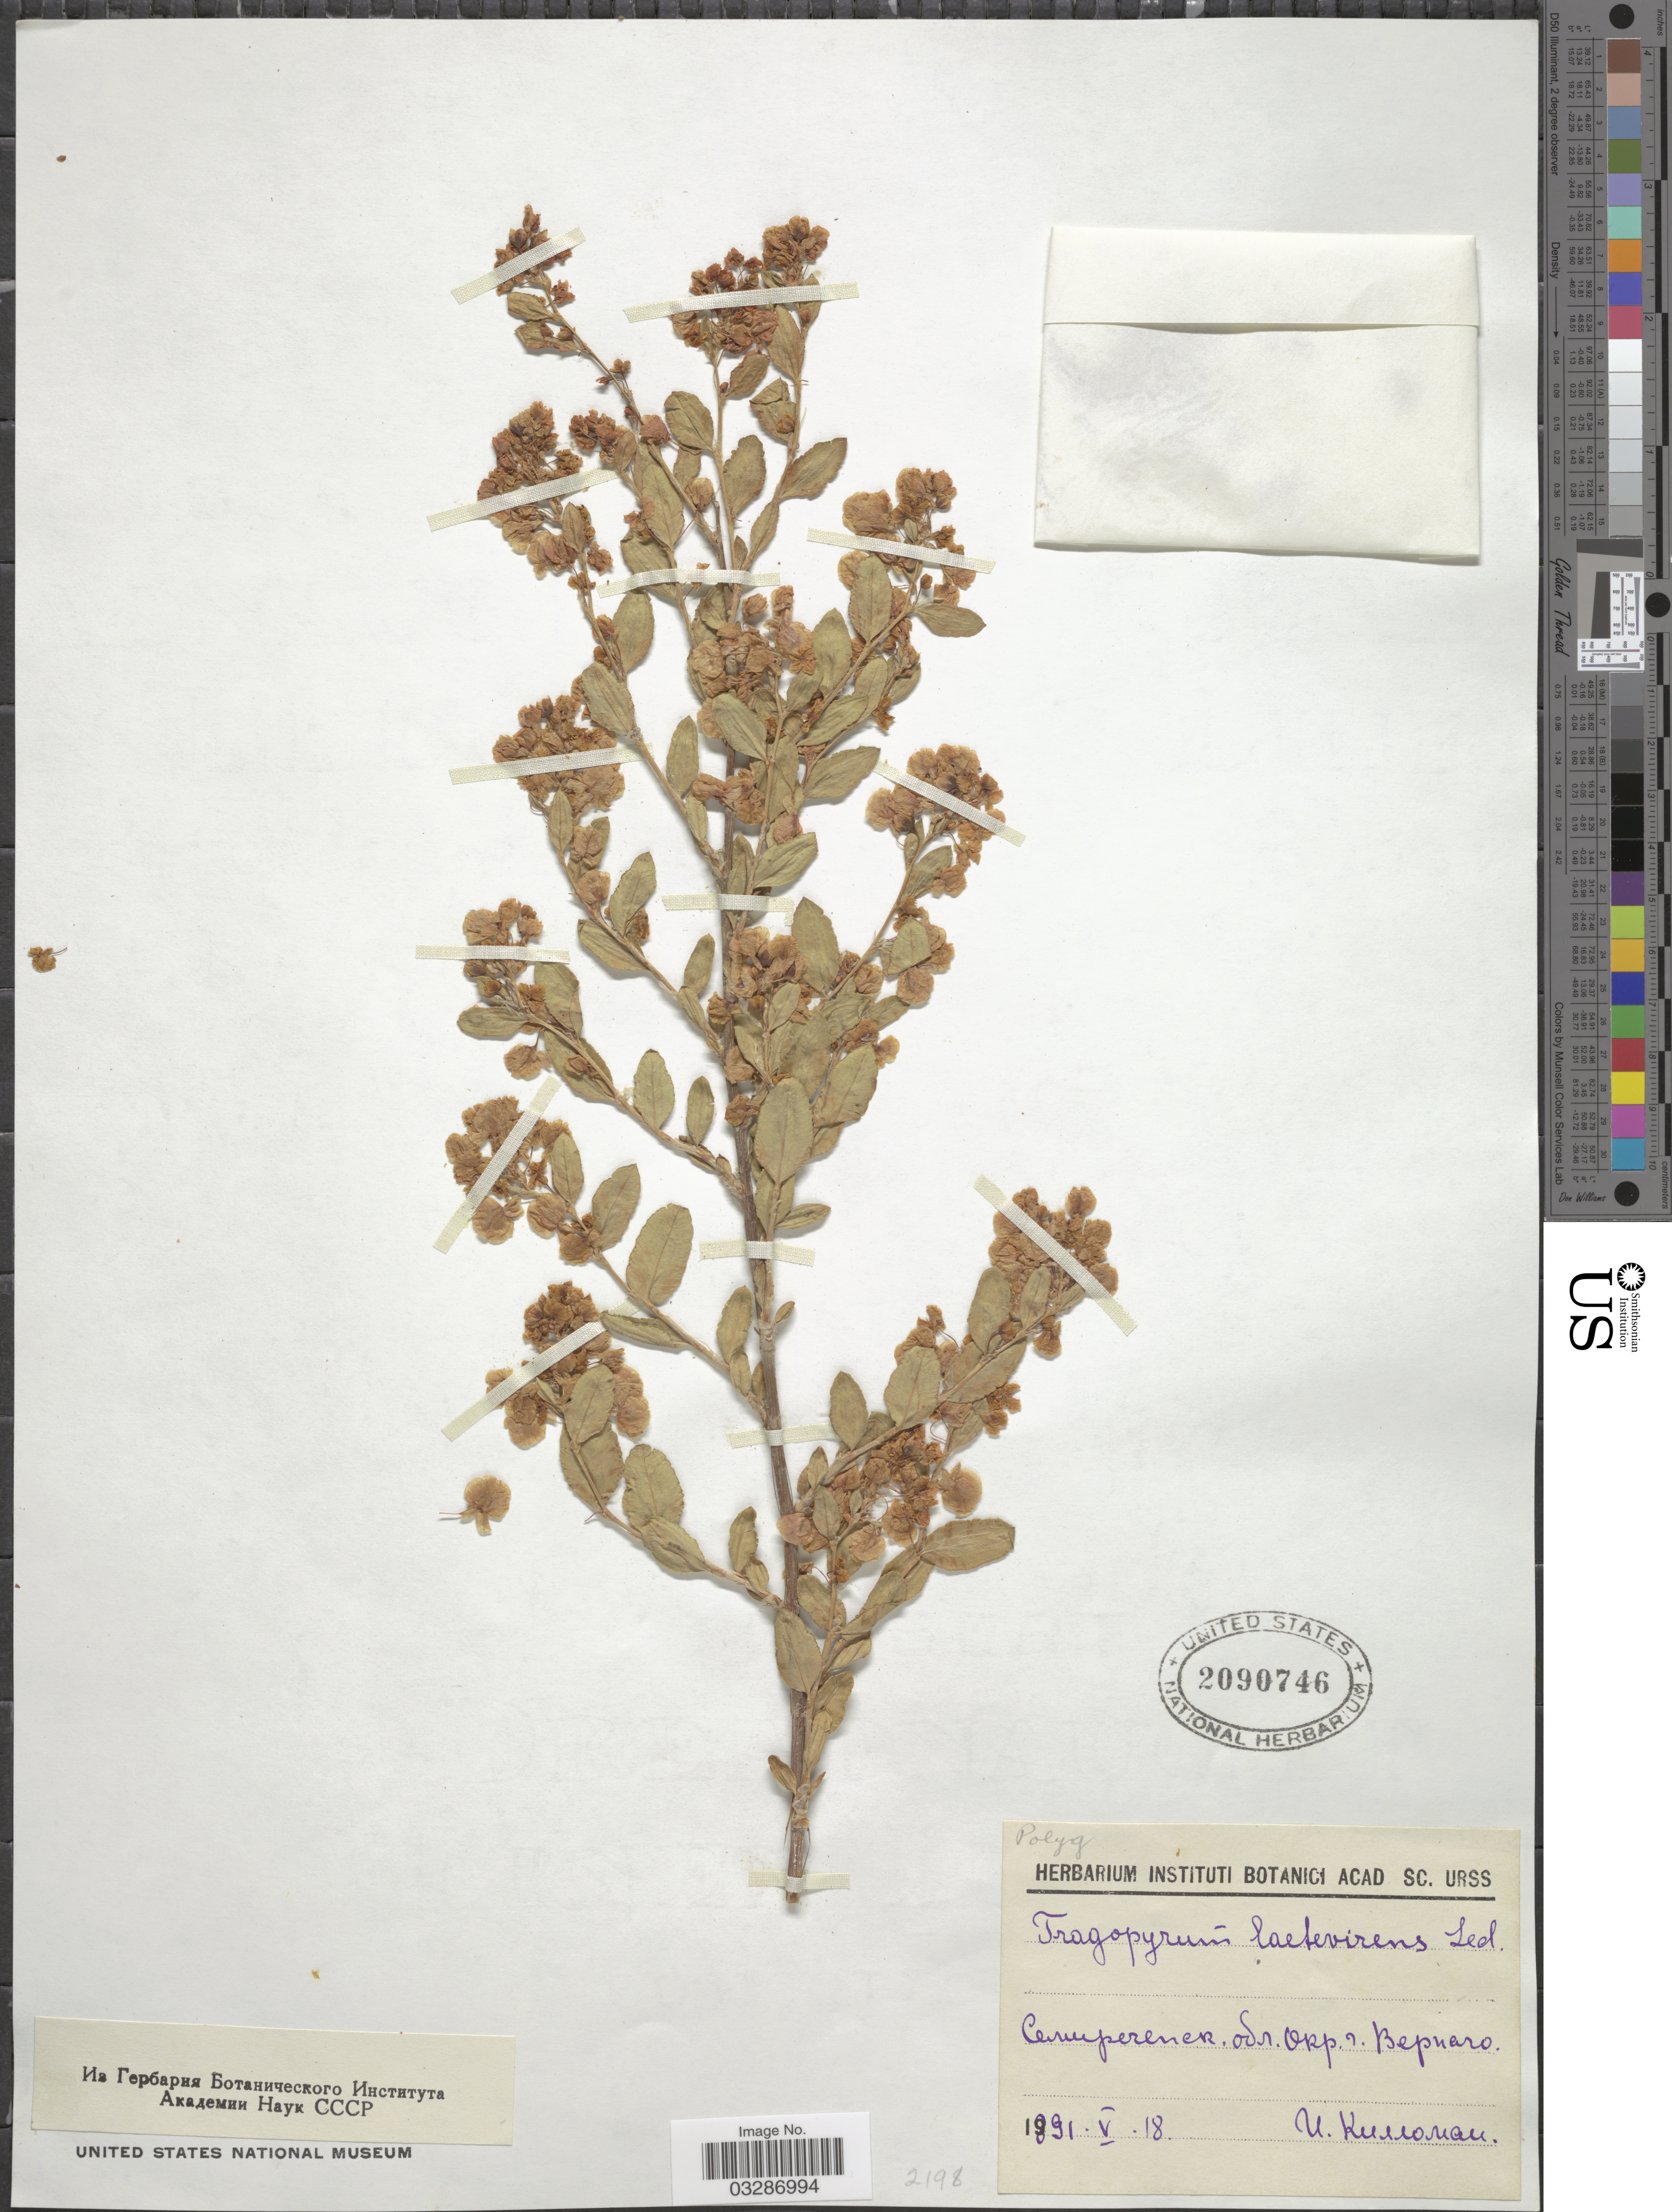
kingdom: Plantae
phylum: Tracheophyta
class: Magnoliopsida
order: Caryophyllales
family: Polygonaceae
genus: Atraphaxis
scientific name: Atraphaxis laetevirens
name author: (Ledeb.) Jaub. & Spach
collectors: I. Killoman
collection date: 1891-05-18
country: Kazakhstan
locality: Vicinity of Almaty.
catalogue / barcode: US 2090746